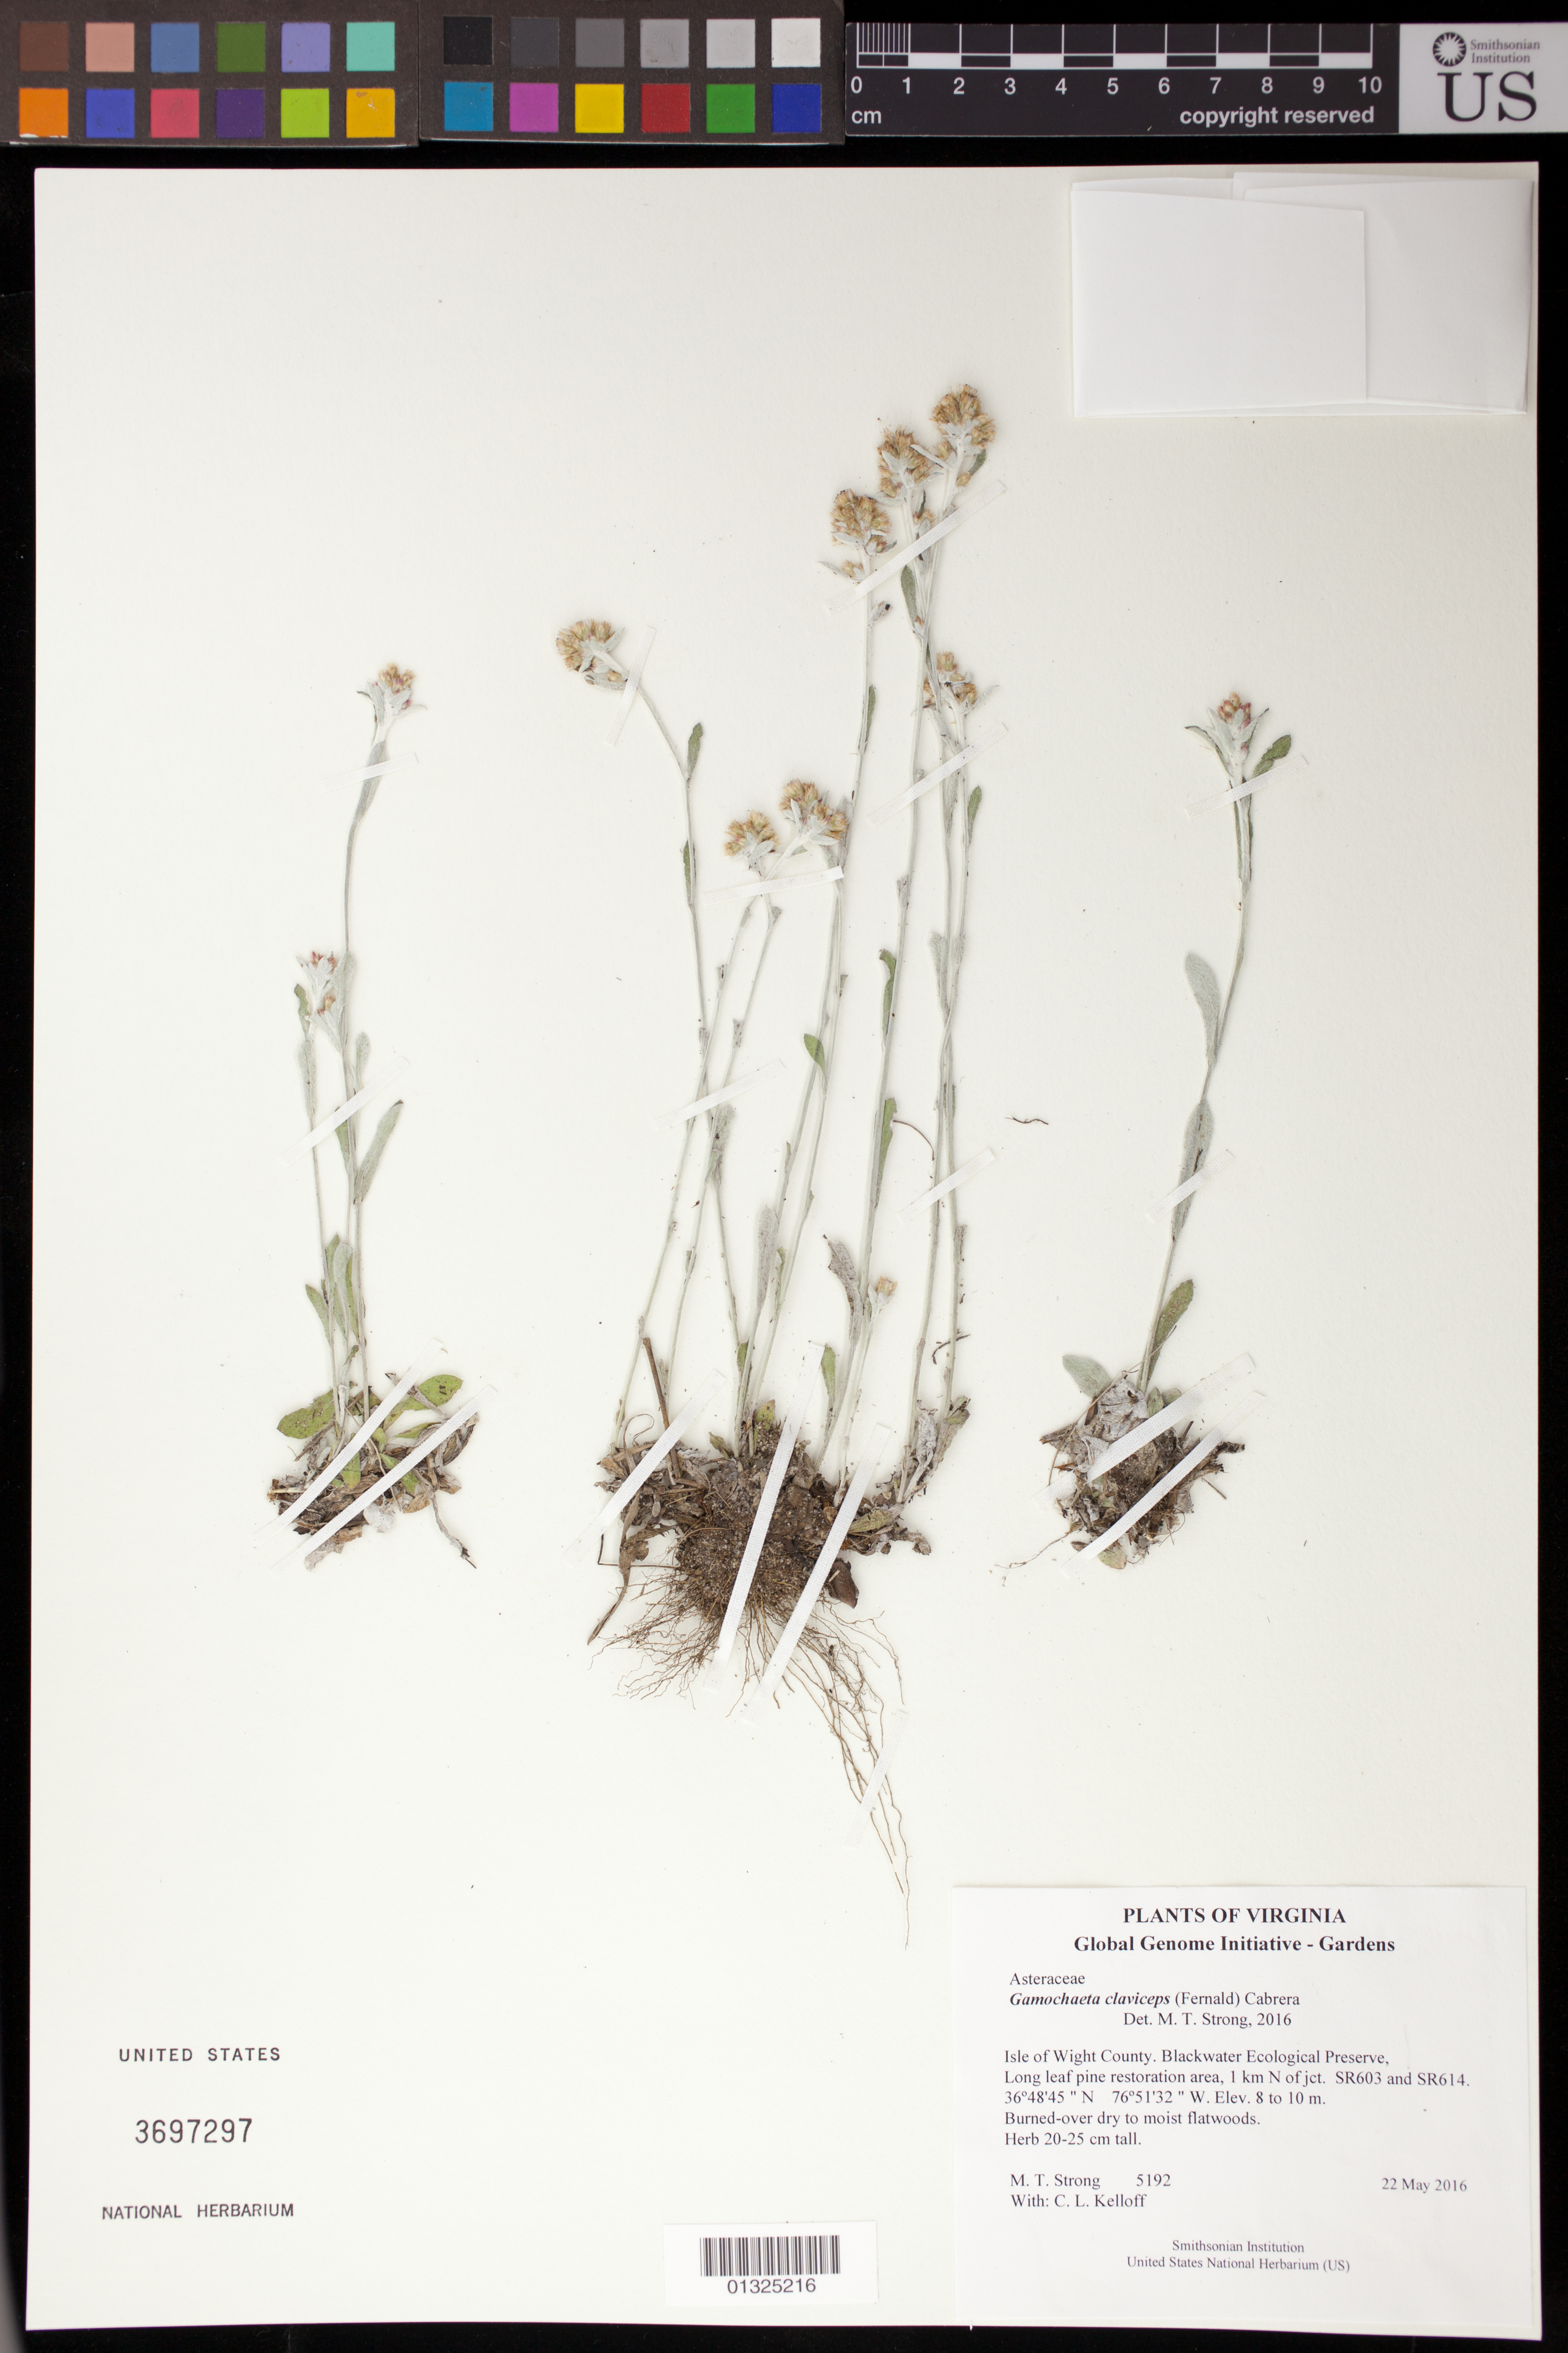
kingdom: Plantae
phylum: Tracheophyta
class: Magnoliopsida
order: Asterales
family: Asteraceae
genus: Gamochaeta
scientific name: Gamochaeta claviceps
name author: (Fernald) Cabrera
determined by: Strong, Mark T., (BOT), Smithsonian Institution - National Museum of Natural History (UNITED STATES)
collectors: M. T. Strong & C. L. Kelloff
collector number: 5192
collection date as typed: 22 May 2016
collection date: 2016-05-22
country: United States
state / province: Virginia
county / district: Isle of Wight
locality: Blackwater Ecological Preserve, Long leaf pine restoration area, One km N of jct. SR603 and SR614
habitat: Burned-over dry to moist flatwoods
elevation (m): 8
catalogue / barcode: US 3697297